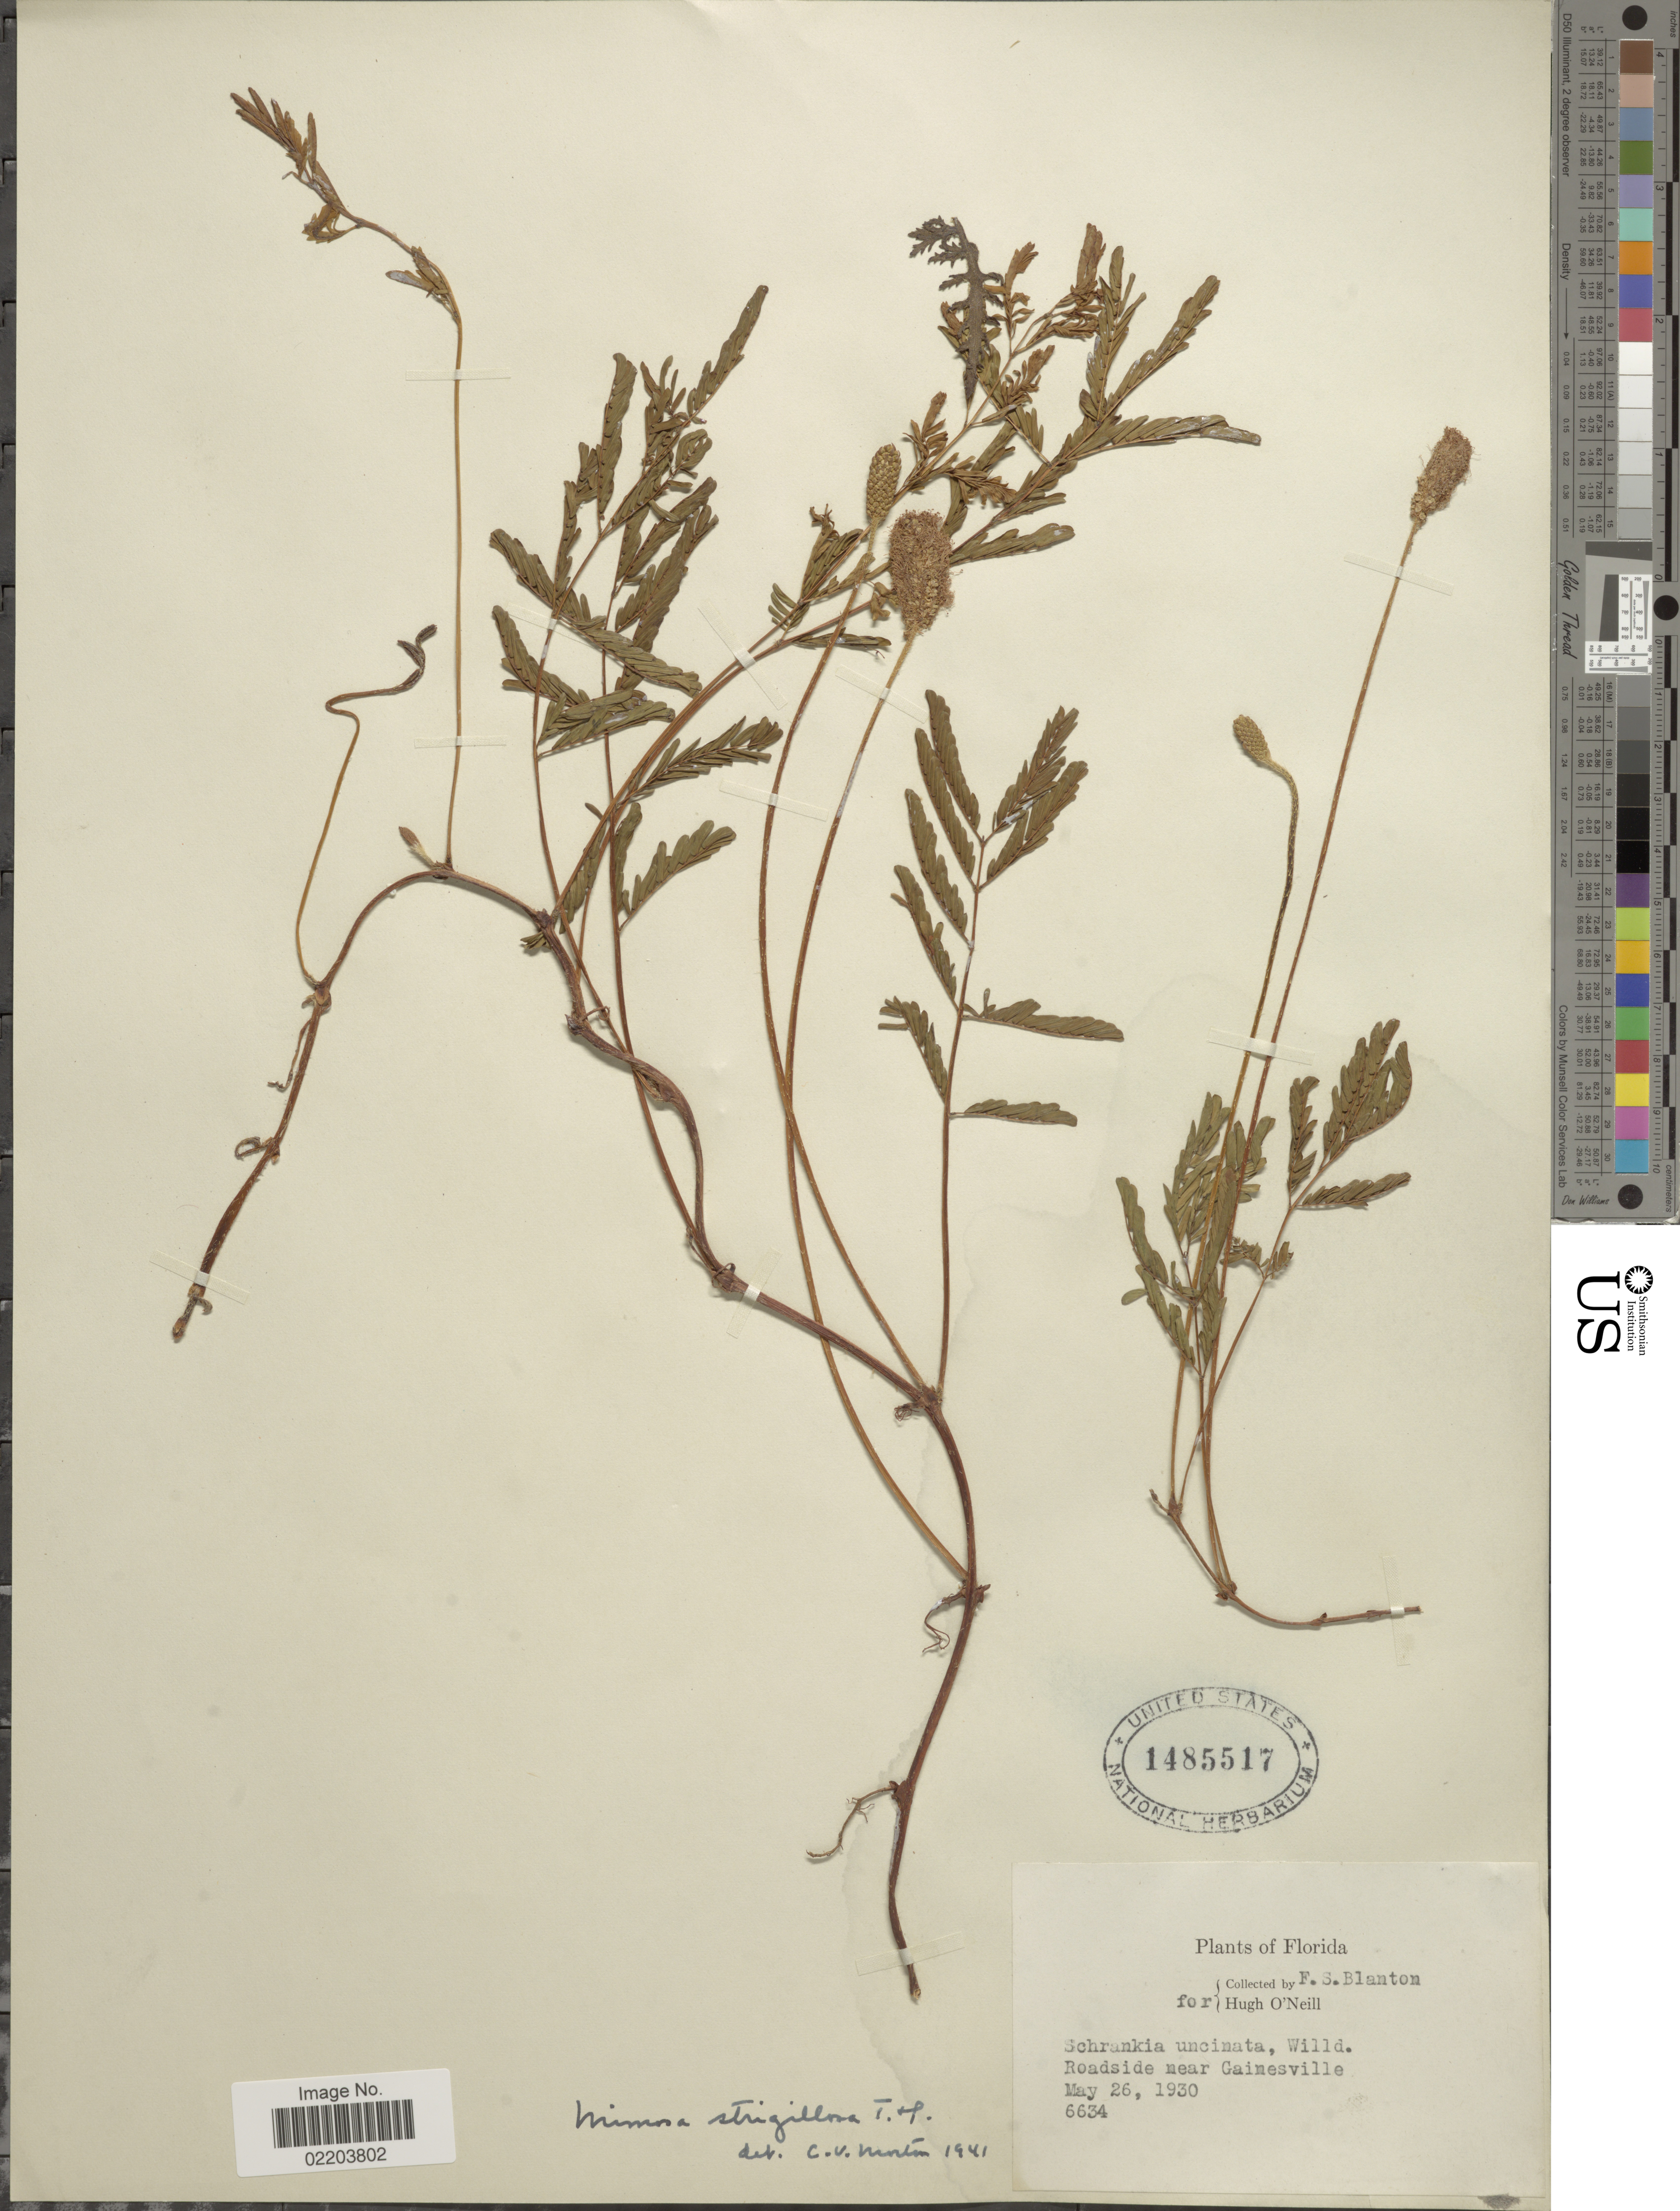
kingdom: Plantae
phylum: Tracheophyta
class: Magnoliopsida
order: Fabales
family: Fabaceae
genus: Mimosa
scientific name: Mimosa strigillosa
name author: Torr. & A. Gray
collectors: F. S. Blanton & H. O'Neill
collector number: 6634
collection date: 1930-05-26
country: United States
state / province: Florida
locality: Roadside near Gainesville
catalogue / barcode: US 1485517